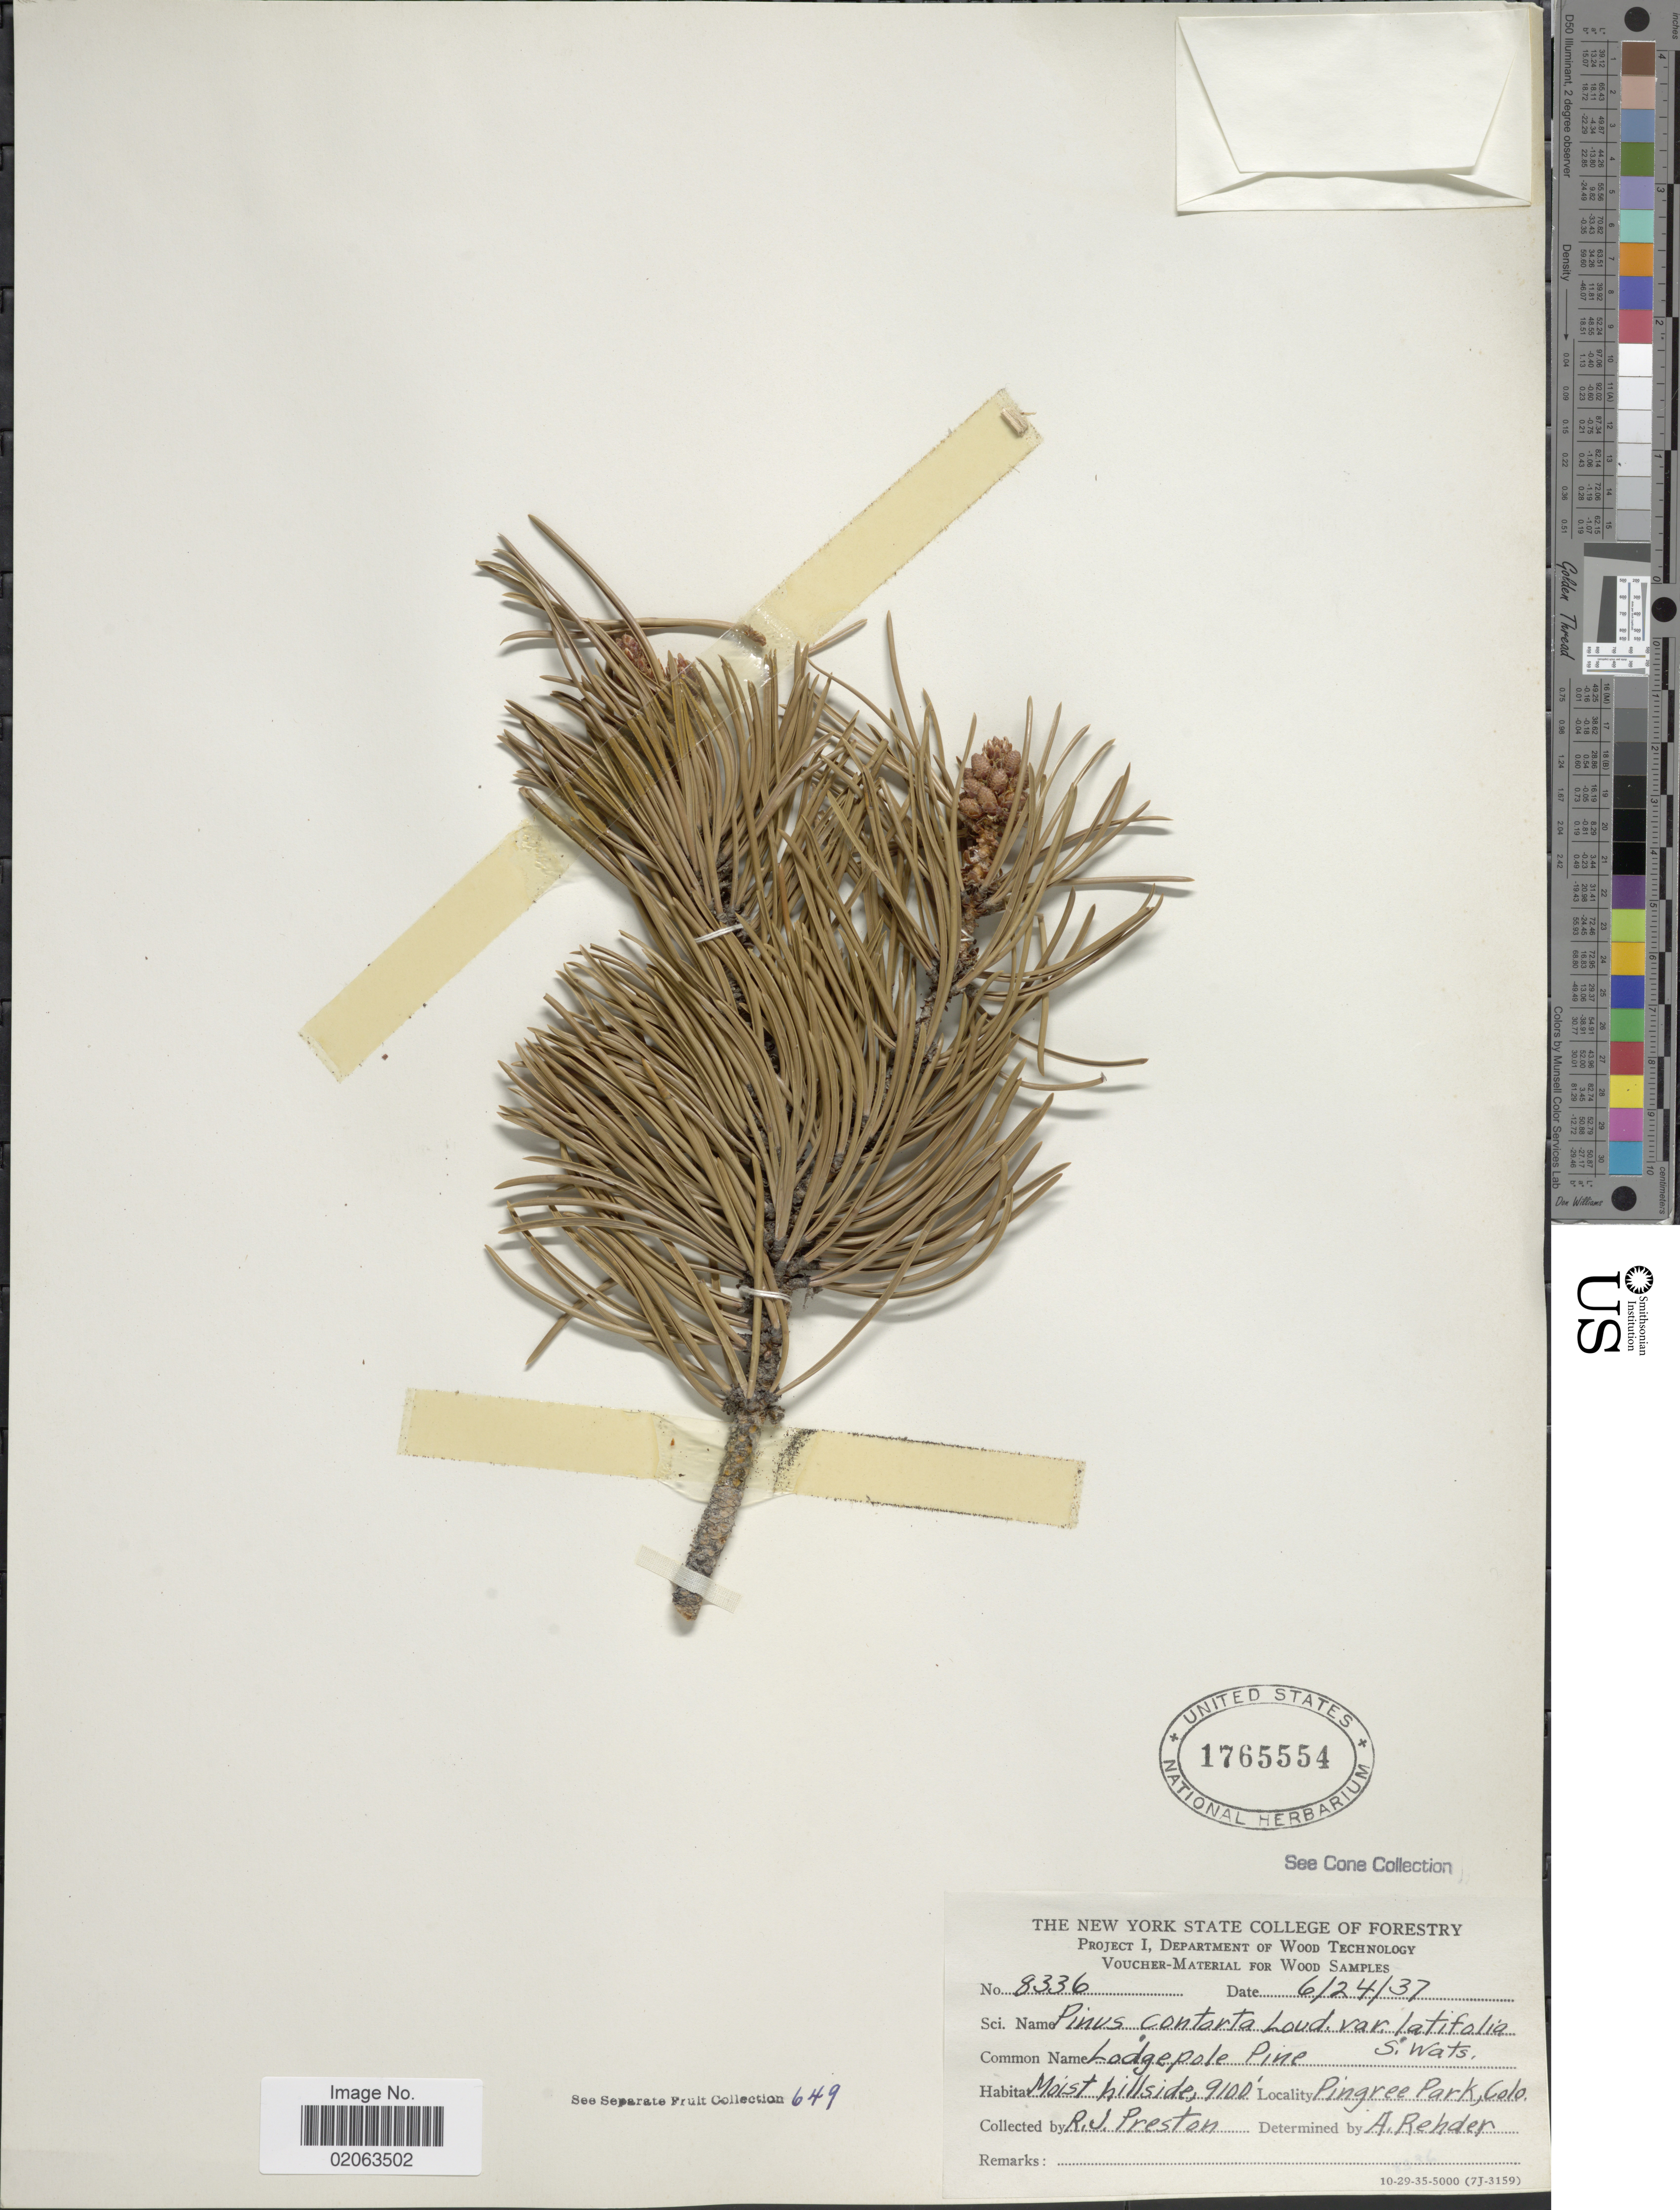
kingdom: Plantae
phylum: Tracheophyta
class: Pinopsida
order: Pinales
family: Pinaceae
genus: Pinus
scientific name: Pinus contorta var. latifolia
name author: Engelm. ex S. Watson in C. King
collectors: R. J. Preston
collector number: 8336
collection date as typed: Transcribed d/m/y: 24/6/37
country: United States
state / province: Colorado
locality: Pingree Park, Colo.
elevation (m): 2774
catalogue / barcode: US 1765554